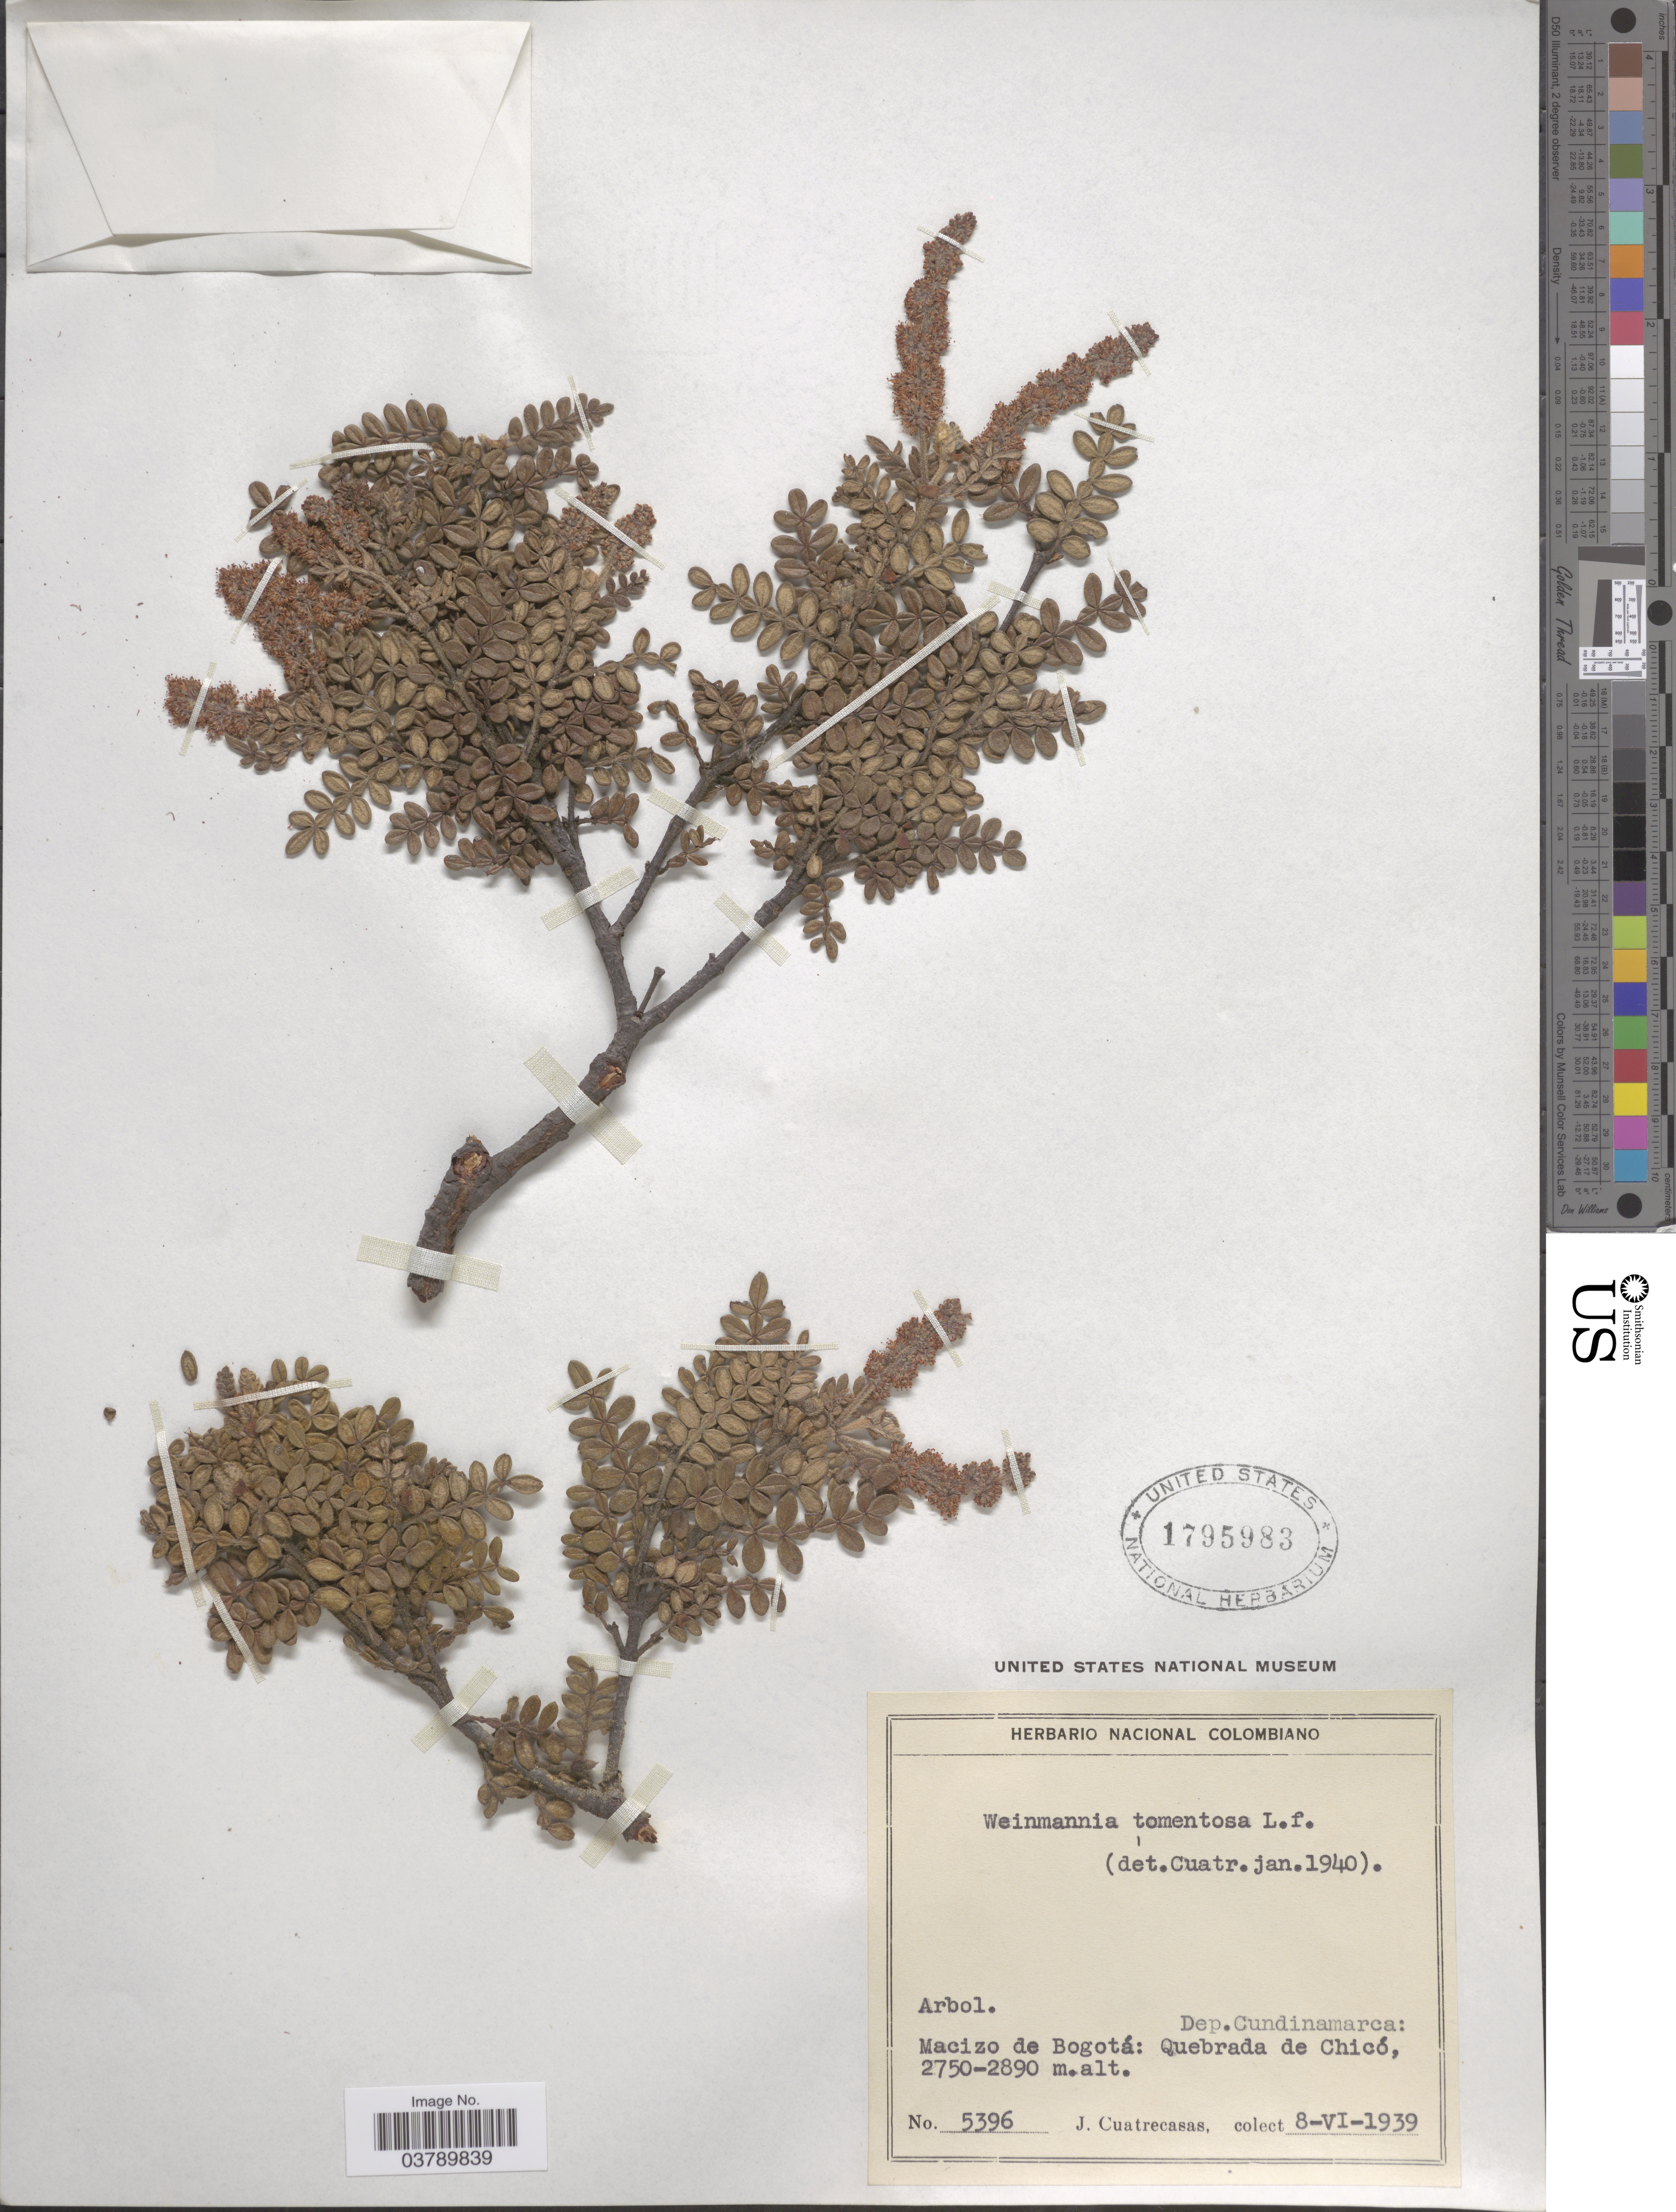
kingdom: Plantae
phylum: Tracheophyta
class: Magnoliopsida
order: Oxalidales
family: Cunoniaceae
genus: Weinmannia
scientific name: Weinmannia tomentosa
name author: L.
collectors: J. Cuatrecasas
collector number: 5396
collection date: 1939-06-08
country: Colombia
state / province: Cundinamarca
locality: Dep. Cundinamarca: Macizo de Bogotá: Quebrada de Chicó.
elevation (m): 2750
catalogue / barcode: US 1795983